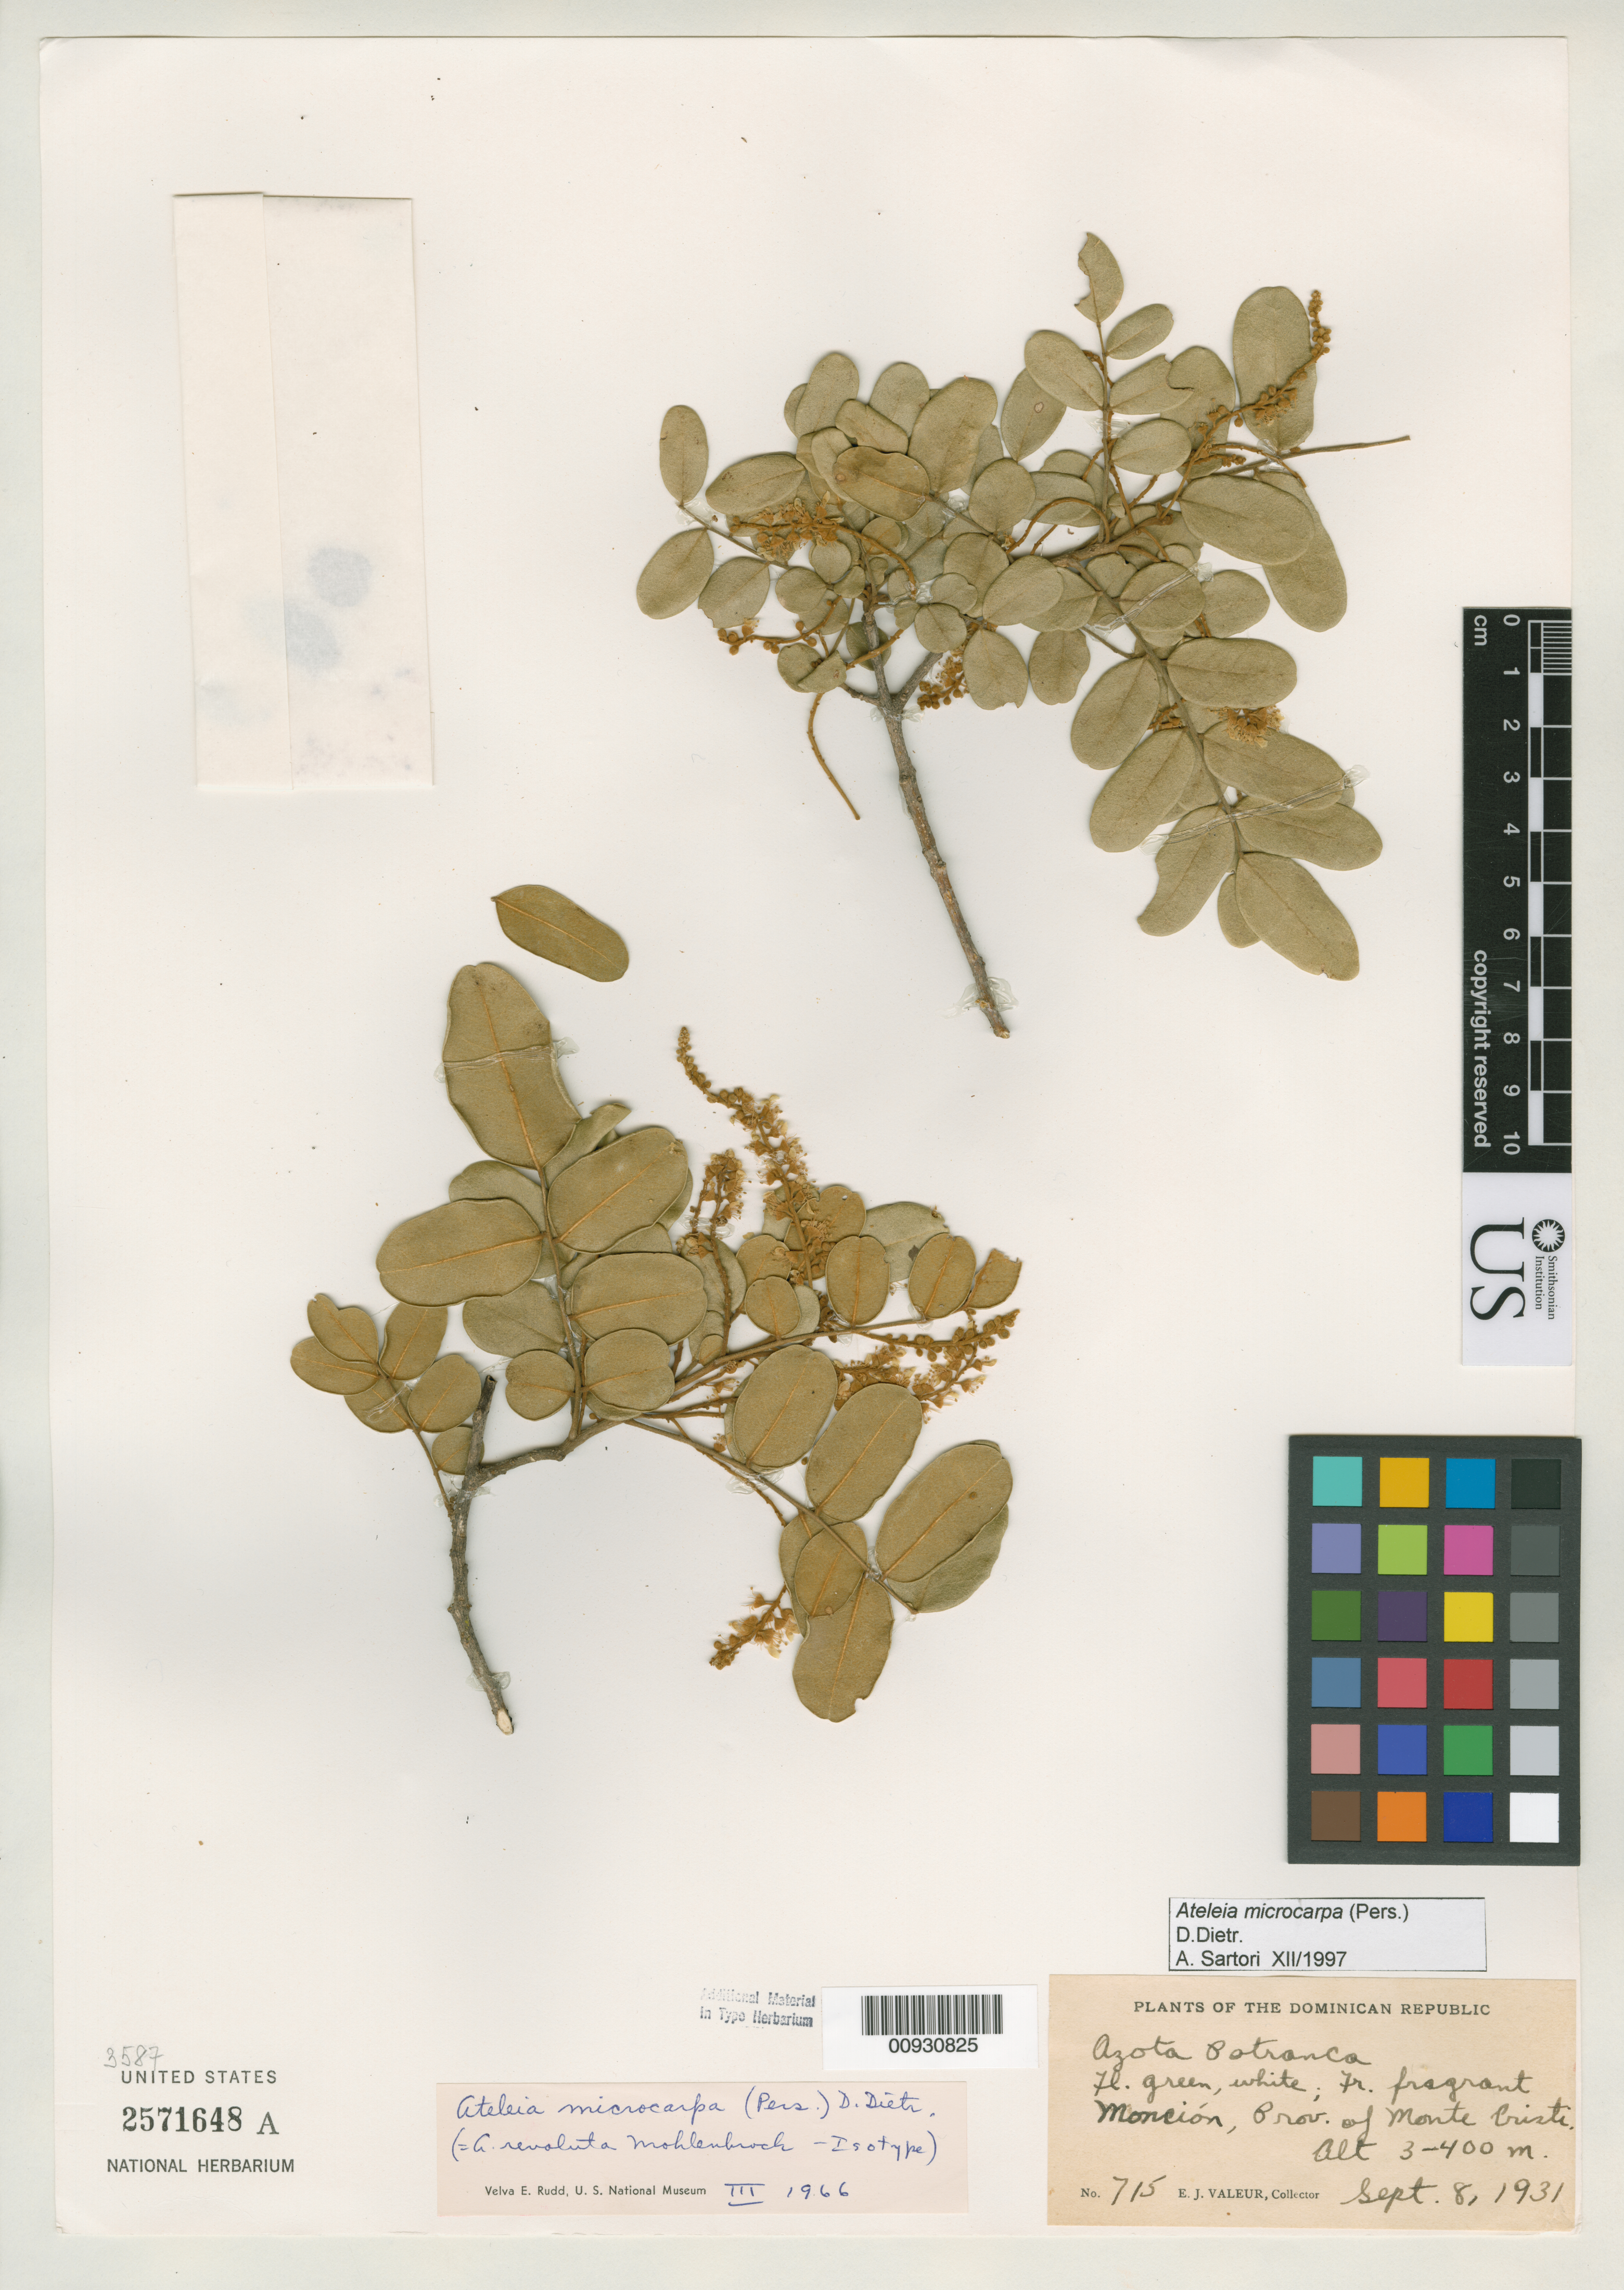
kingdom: Plantae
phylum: Tracheophyta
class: Magnoliopsida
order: Fabales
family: Fabaceae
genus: Ateleia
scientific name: Ateleia revoluta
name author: Mohlenbr.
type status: Isotype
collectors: E. Valeur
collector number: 715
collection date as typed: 08 Sep 1931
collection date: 1931-09-08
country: Dominican Republic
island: Hispaniola Island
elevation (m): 300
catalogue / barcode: US 2571648